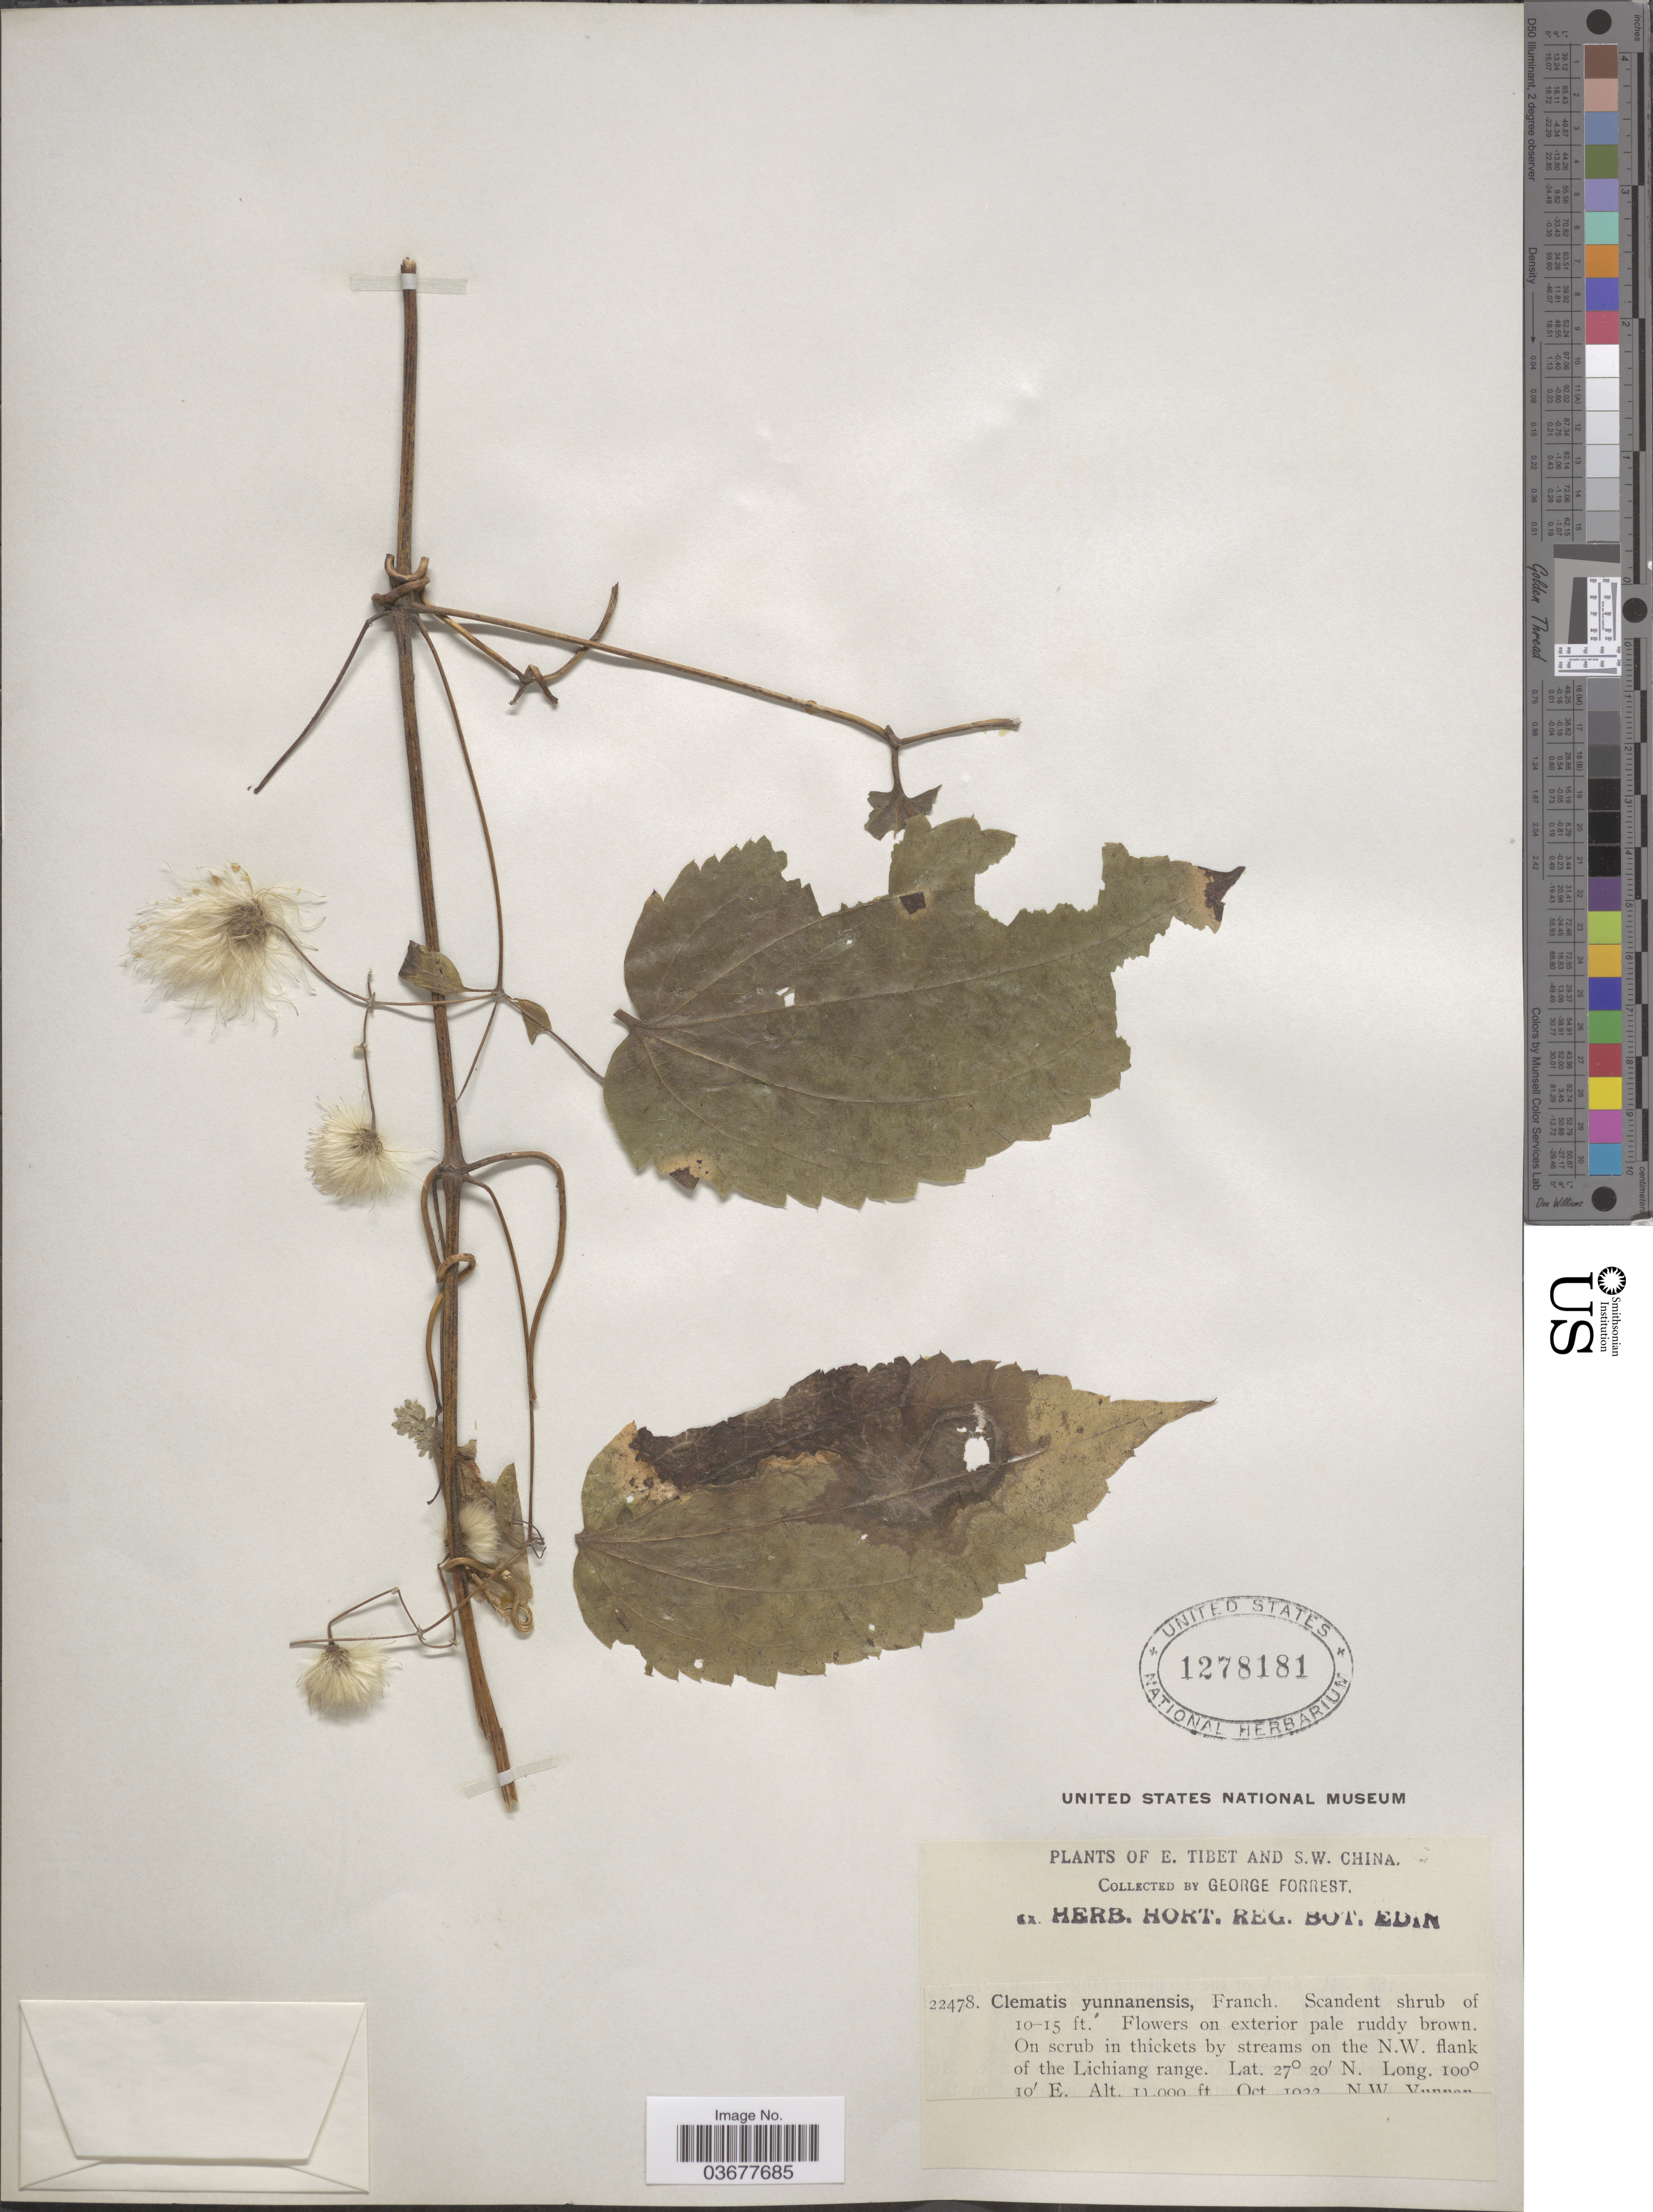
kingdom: Plantae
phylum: Tracheophyta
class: Magnoliopsida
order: Ranunculales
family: Ranunculaceae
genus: Clematis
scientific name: Clematis yunnanensis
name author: Franch.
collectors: G. Forrest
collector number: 22478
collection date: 1922-10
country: China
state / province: Yunnan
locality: On the N.W. flank of the Lichiang range. N.W. Yunnan.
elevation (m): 3353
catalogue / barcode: US 1278181